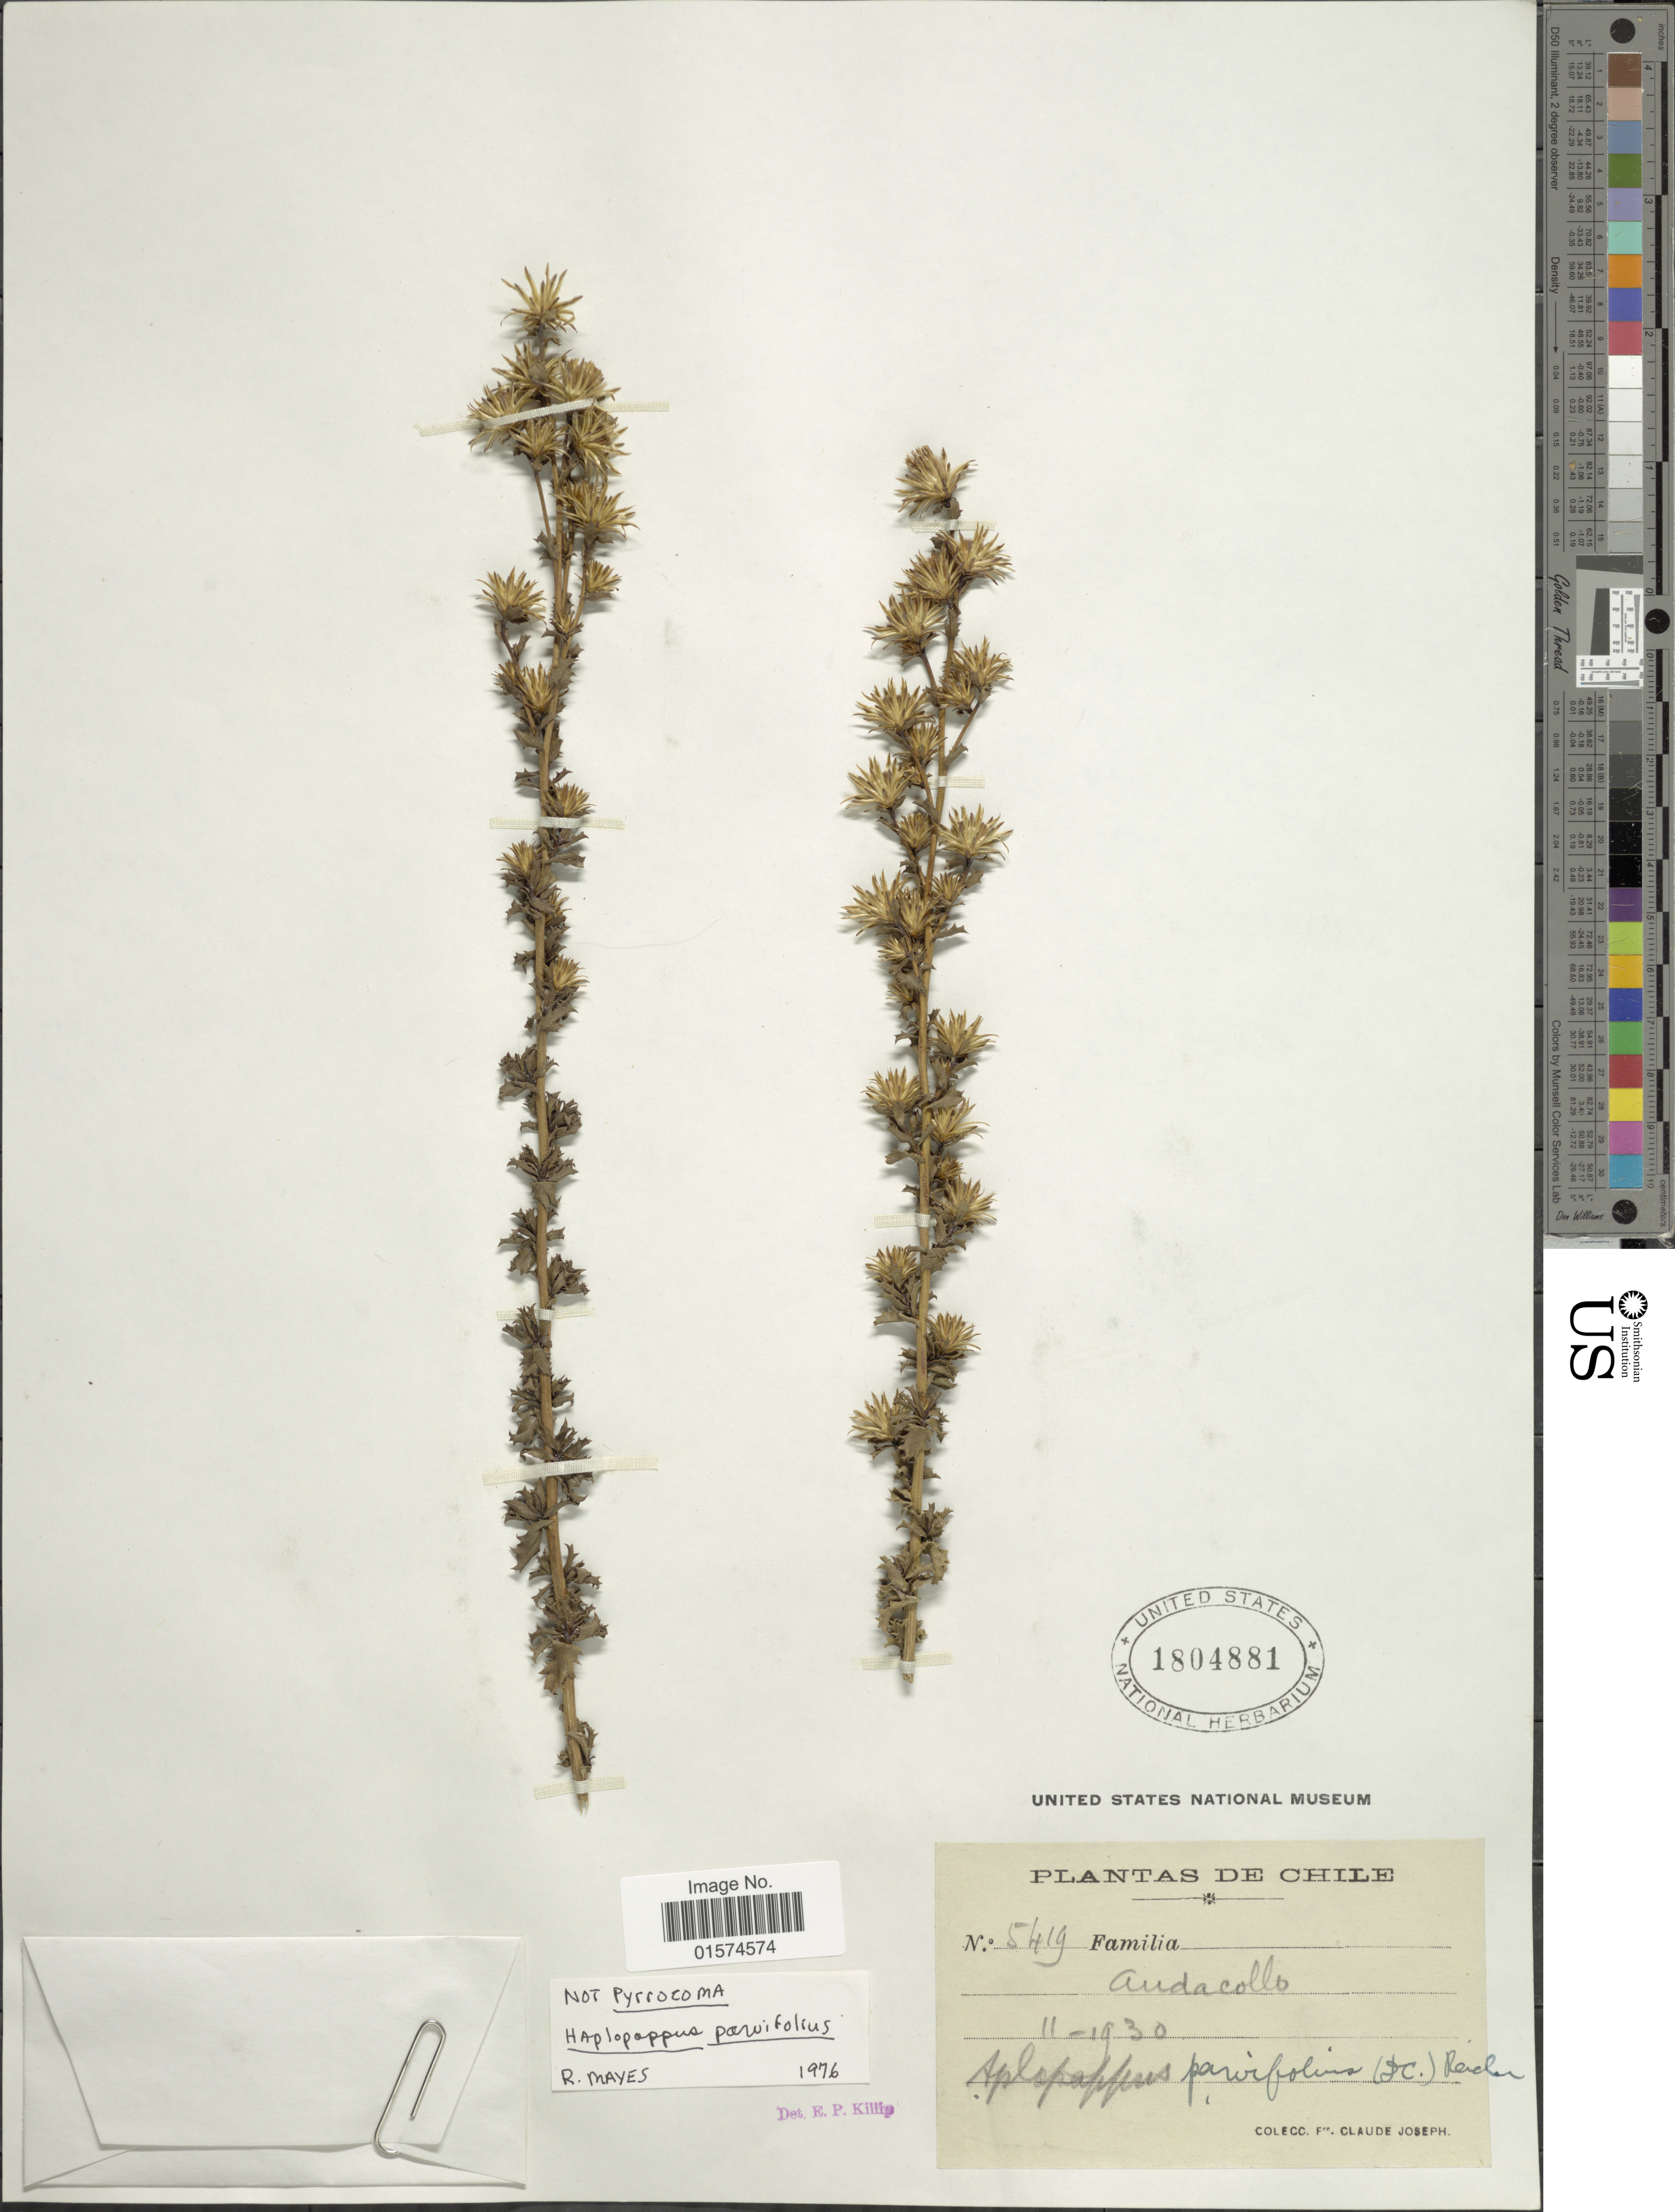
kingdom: Plantae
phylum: Tracheophyta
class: Magnoliopsida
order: Asterales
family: Asteraceae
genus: Haplopappus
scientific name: Haplopappus parvifolius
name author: (DC.) Gray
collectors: Frere Claude Joseph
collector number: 5419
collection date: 1930-11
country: Chile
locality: Andacollo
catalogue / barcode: US 1804881